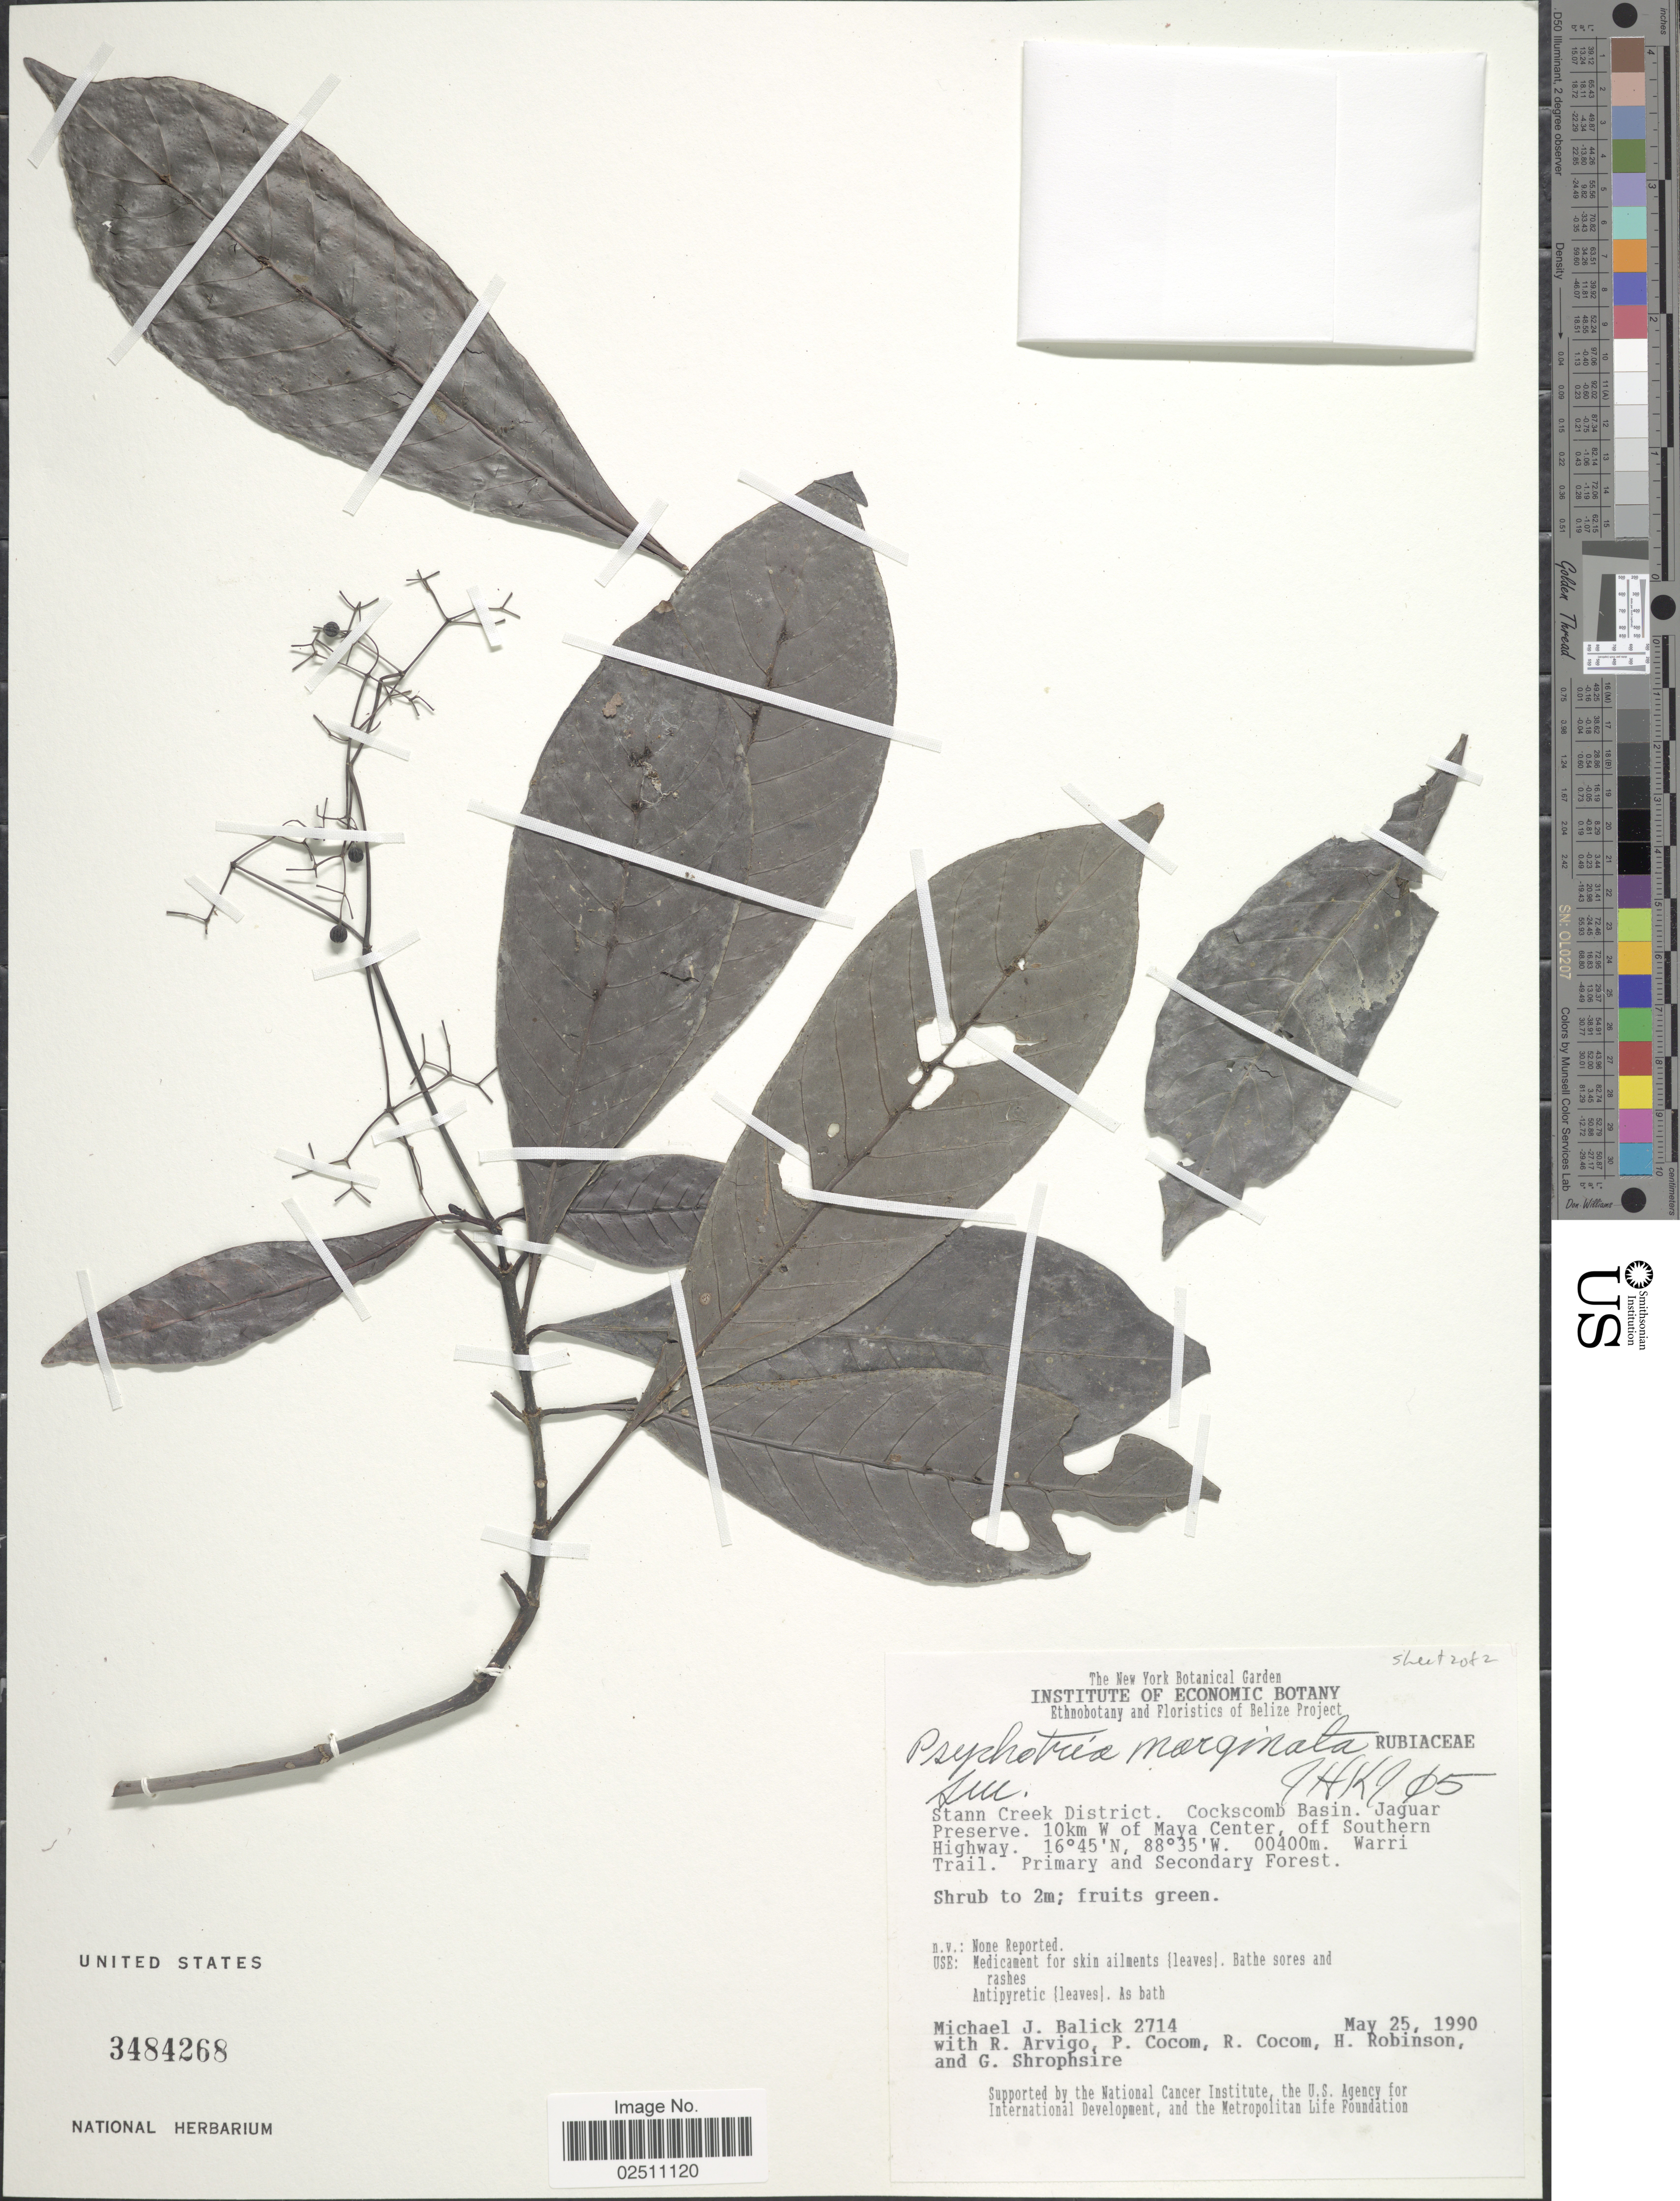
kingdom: Plantae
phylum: Tracheophyta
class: Magnoliopsida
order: Gentianales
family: Rubiaceae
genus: Psychotria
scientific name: Psychotria marginata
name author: Sw.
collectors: M. J. Balick, R. Arvigo, P. Cocom, R. Cocom & et al.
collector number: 2714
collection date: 1990-05-25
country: Belize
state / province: Stann Creek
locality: Cockscomb Basin, Jaguar Preserve , 10 km W of Maya Center, off Southern Highway, Warri Trail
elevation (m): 400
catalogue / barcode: US 3484268